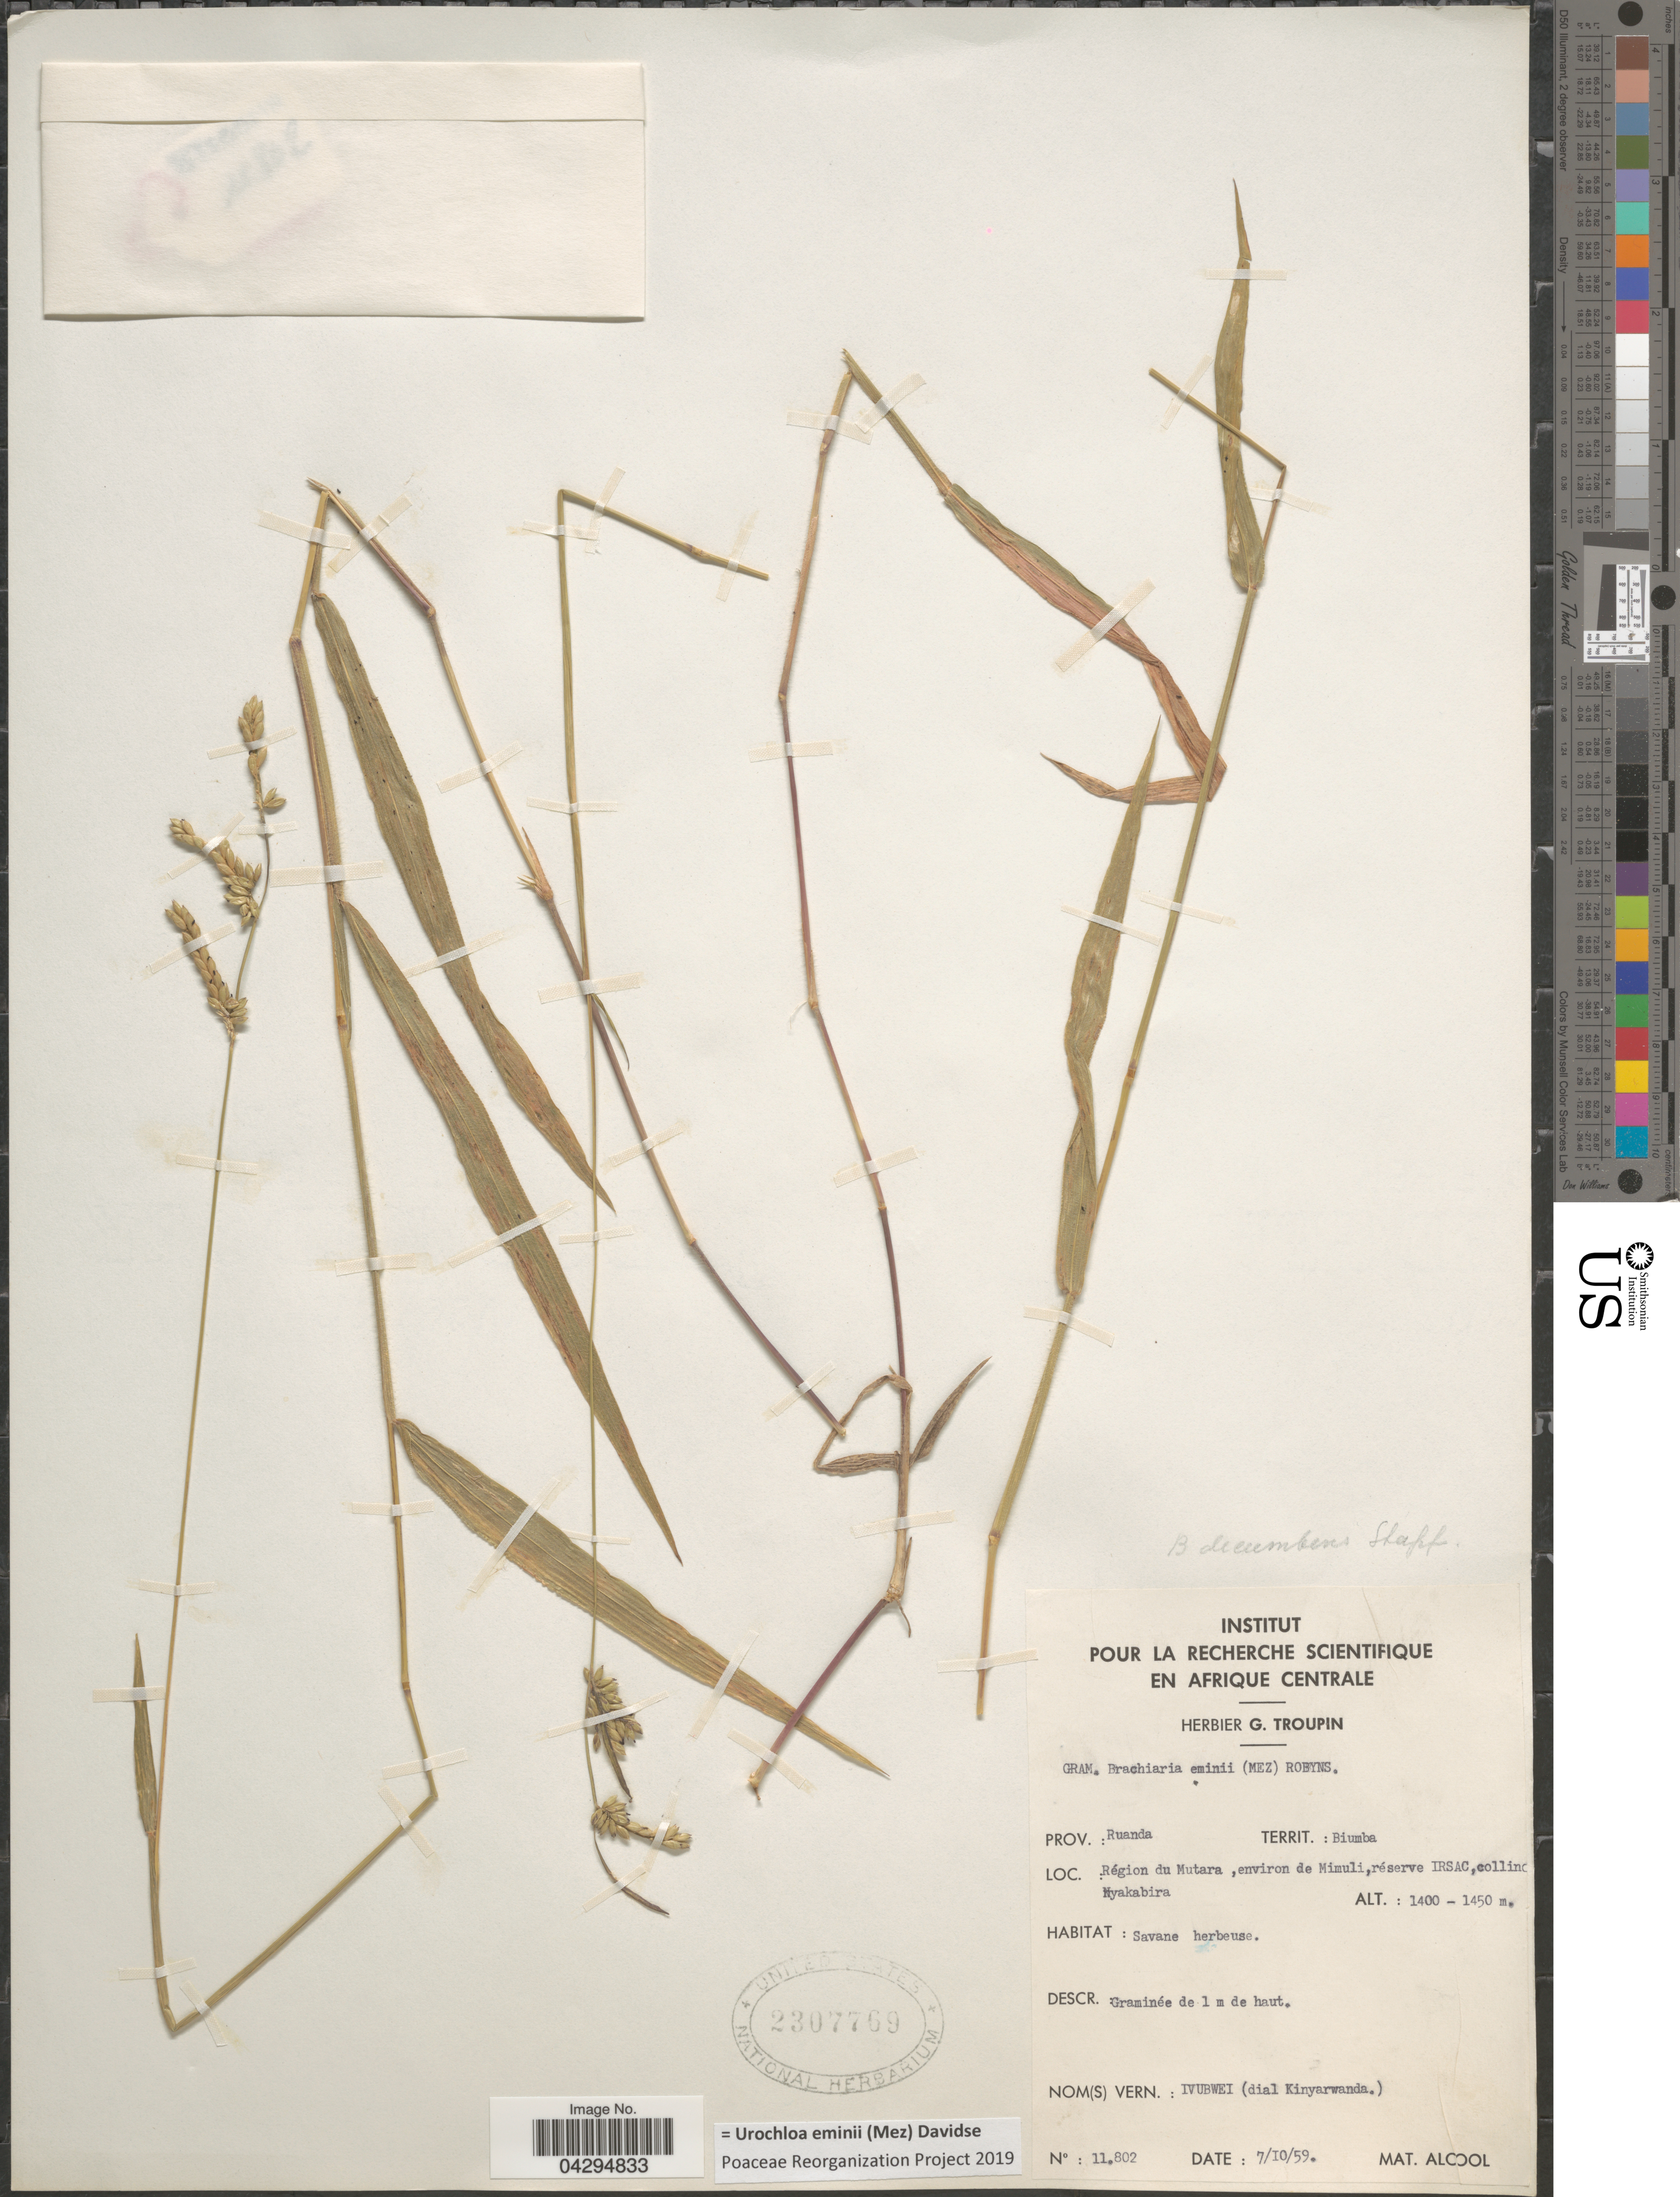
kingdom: Plantae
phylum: Tracheophyta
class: Liliopsida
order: Poales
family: Poaceae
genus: Urochloa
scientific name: Urochloa eminii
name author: (Mez) Davidse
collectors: ex herb. G. Troupin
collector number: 11802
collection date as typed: Transcribed d/m/y: 7/10/59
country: Rwanda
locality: Prov.: Ruanda. Territ.: Biumba. Région du Mutara, environ de Mimuli, réserve IRSC, collin [illegible text] Nyakabira.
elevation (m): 1400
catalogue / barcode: US 2307769